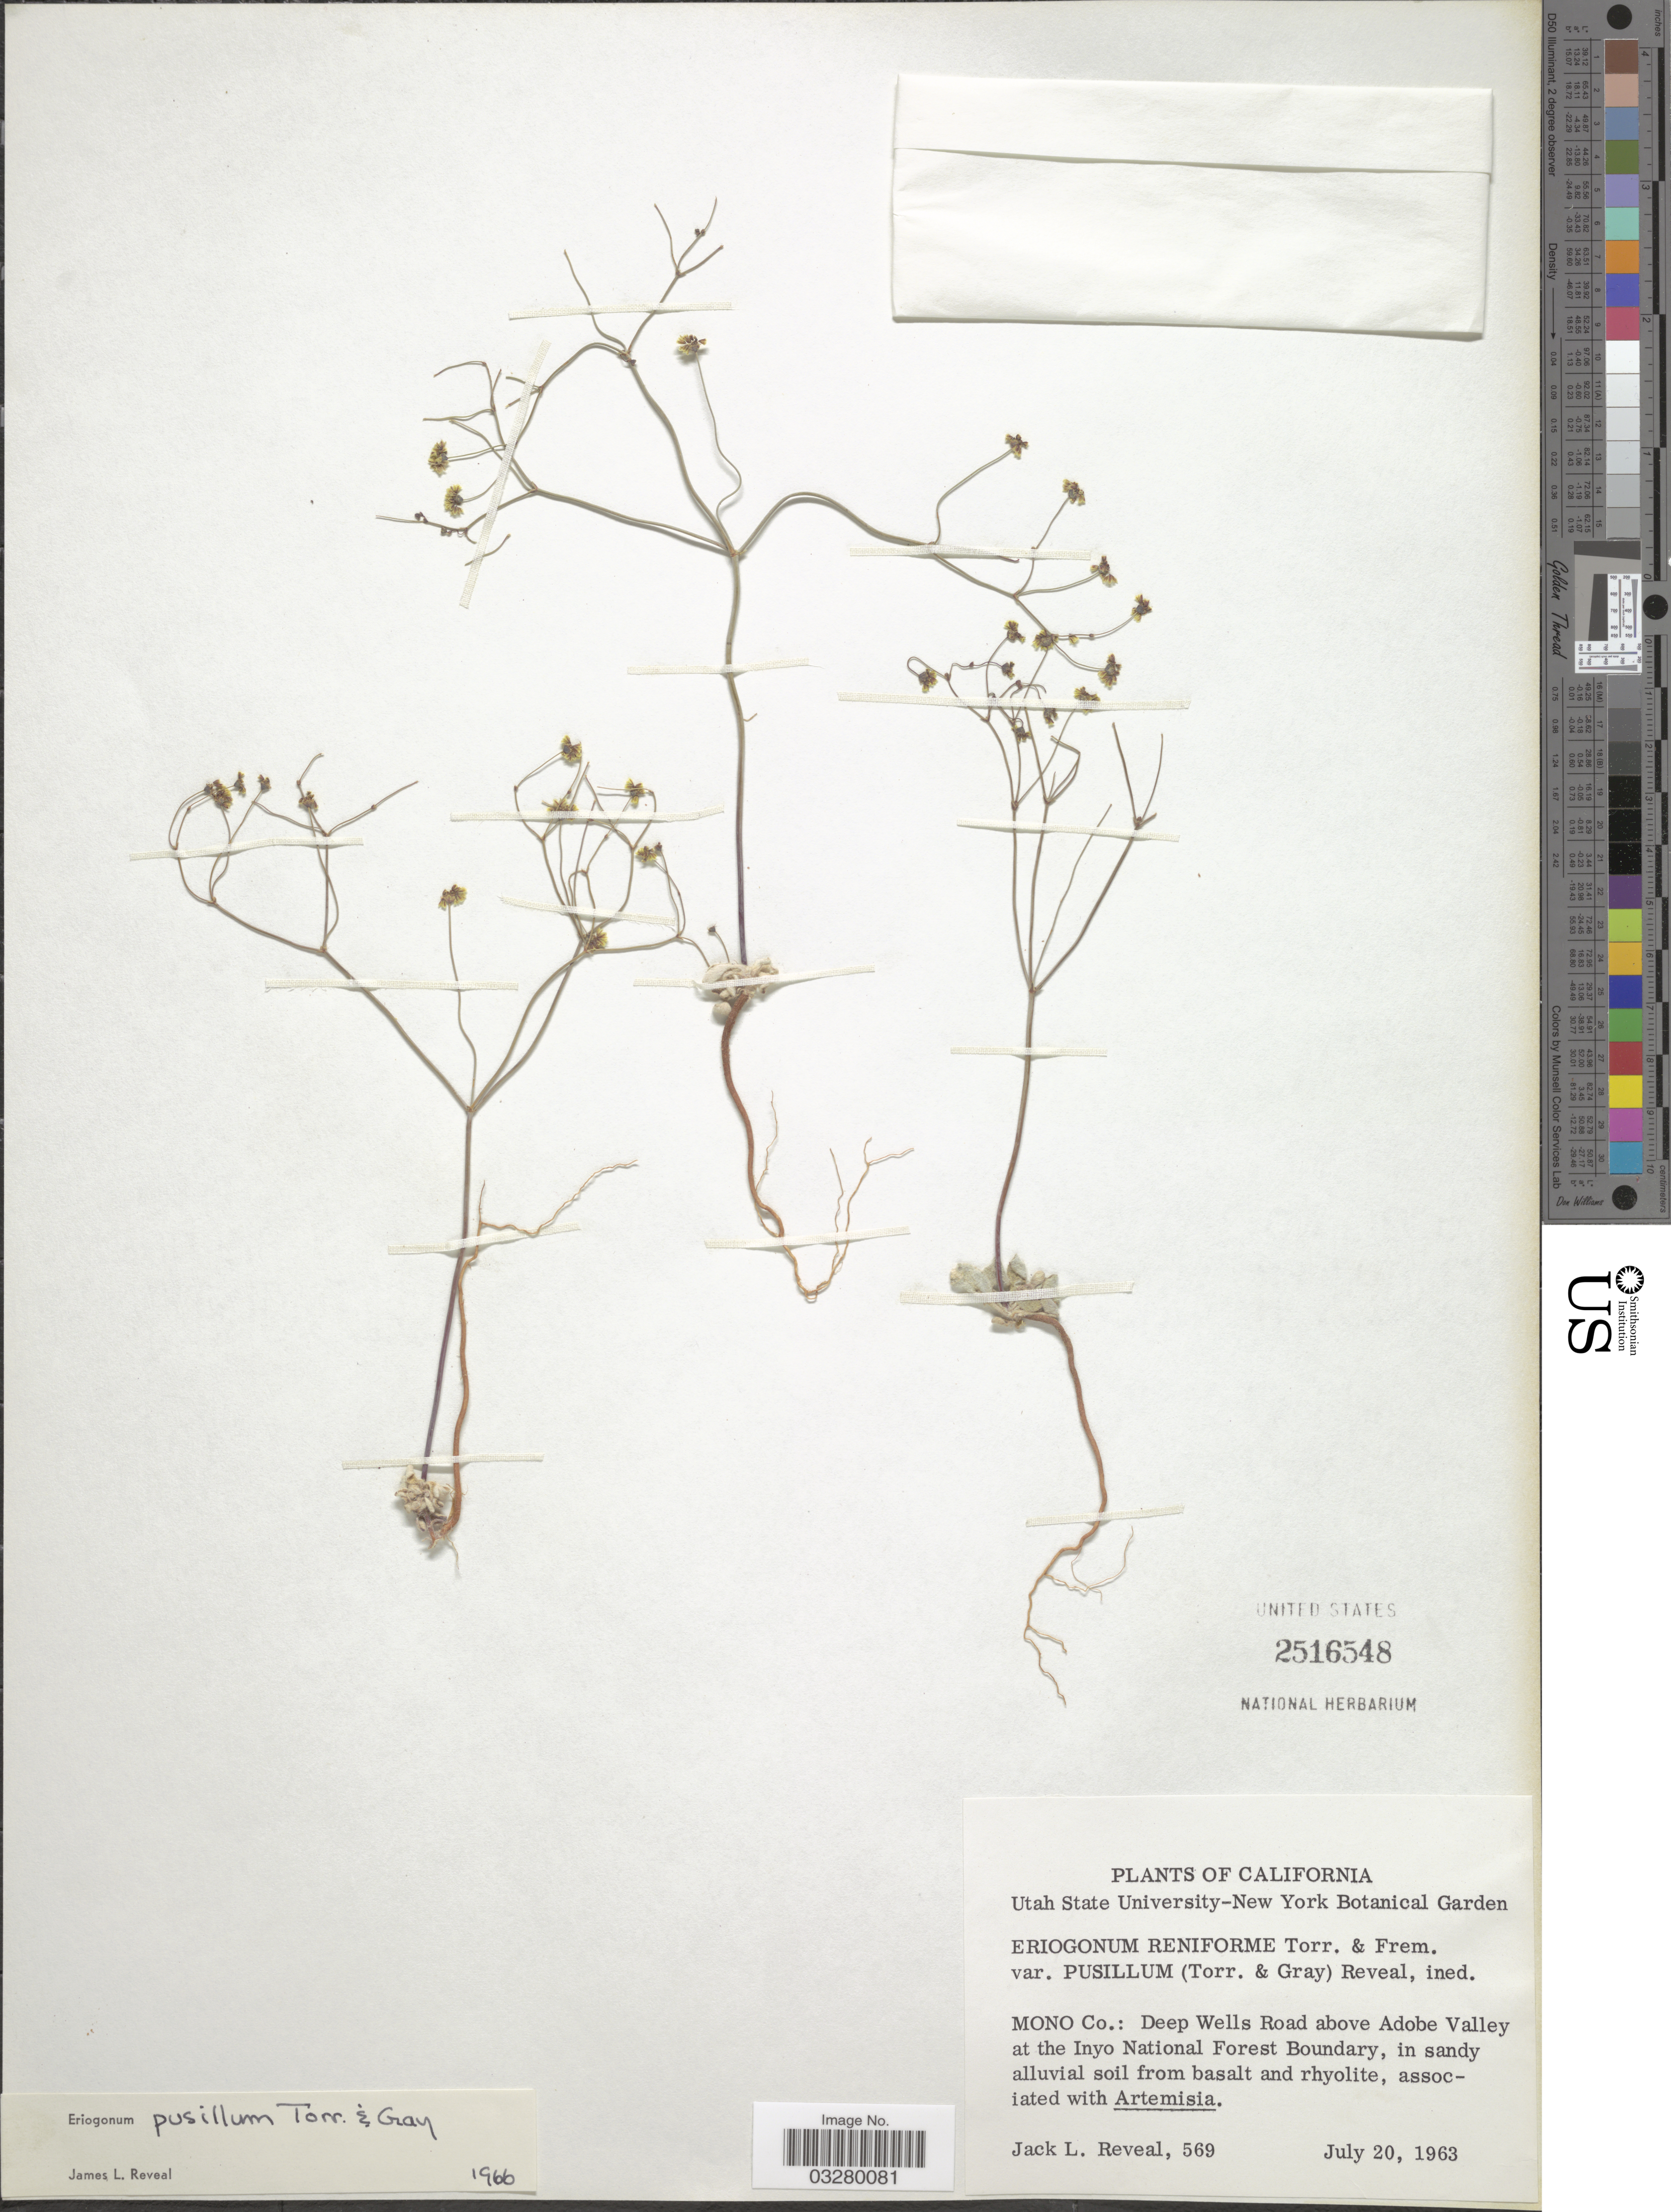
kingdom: Plantae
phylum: Tracheophyta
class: Magnoliopsida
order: Caryophyllales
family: Polygonaceae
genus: Eriogonum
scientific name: Eriogonum reniforme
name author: Torr. & Frém.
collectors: J. L. Reveal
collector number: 569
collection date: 1963-07-20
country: United States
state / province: California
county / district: Mono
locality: Mono Co.: Deep Wells Road above Adobe Valley at the Inyo National Forest Boundary.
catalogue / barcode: US 2516548